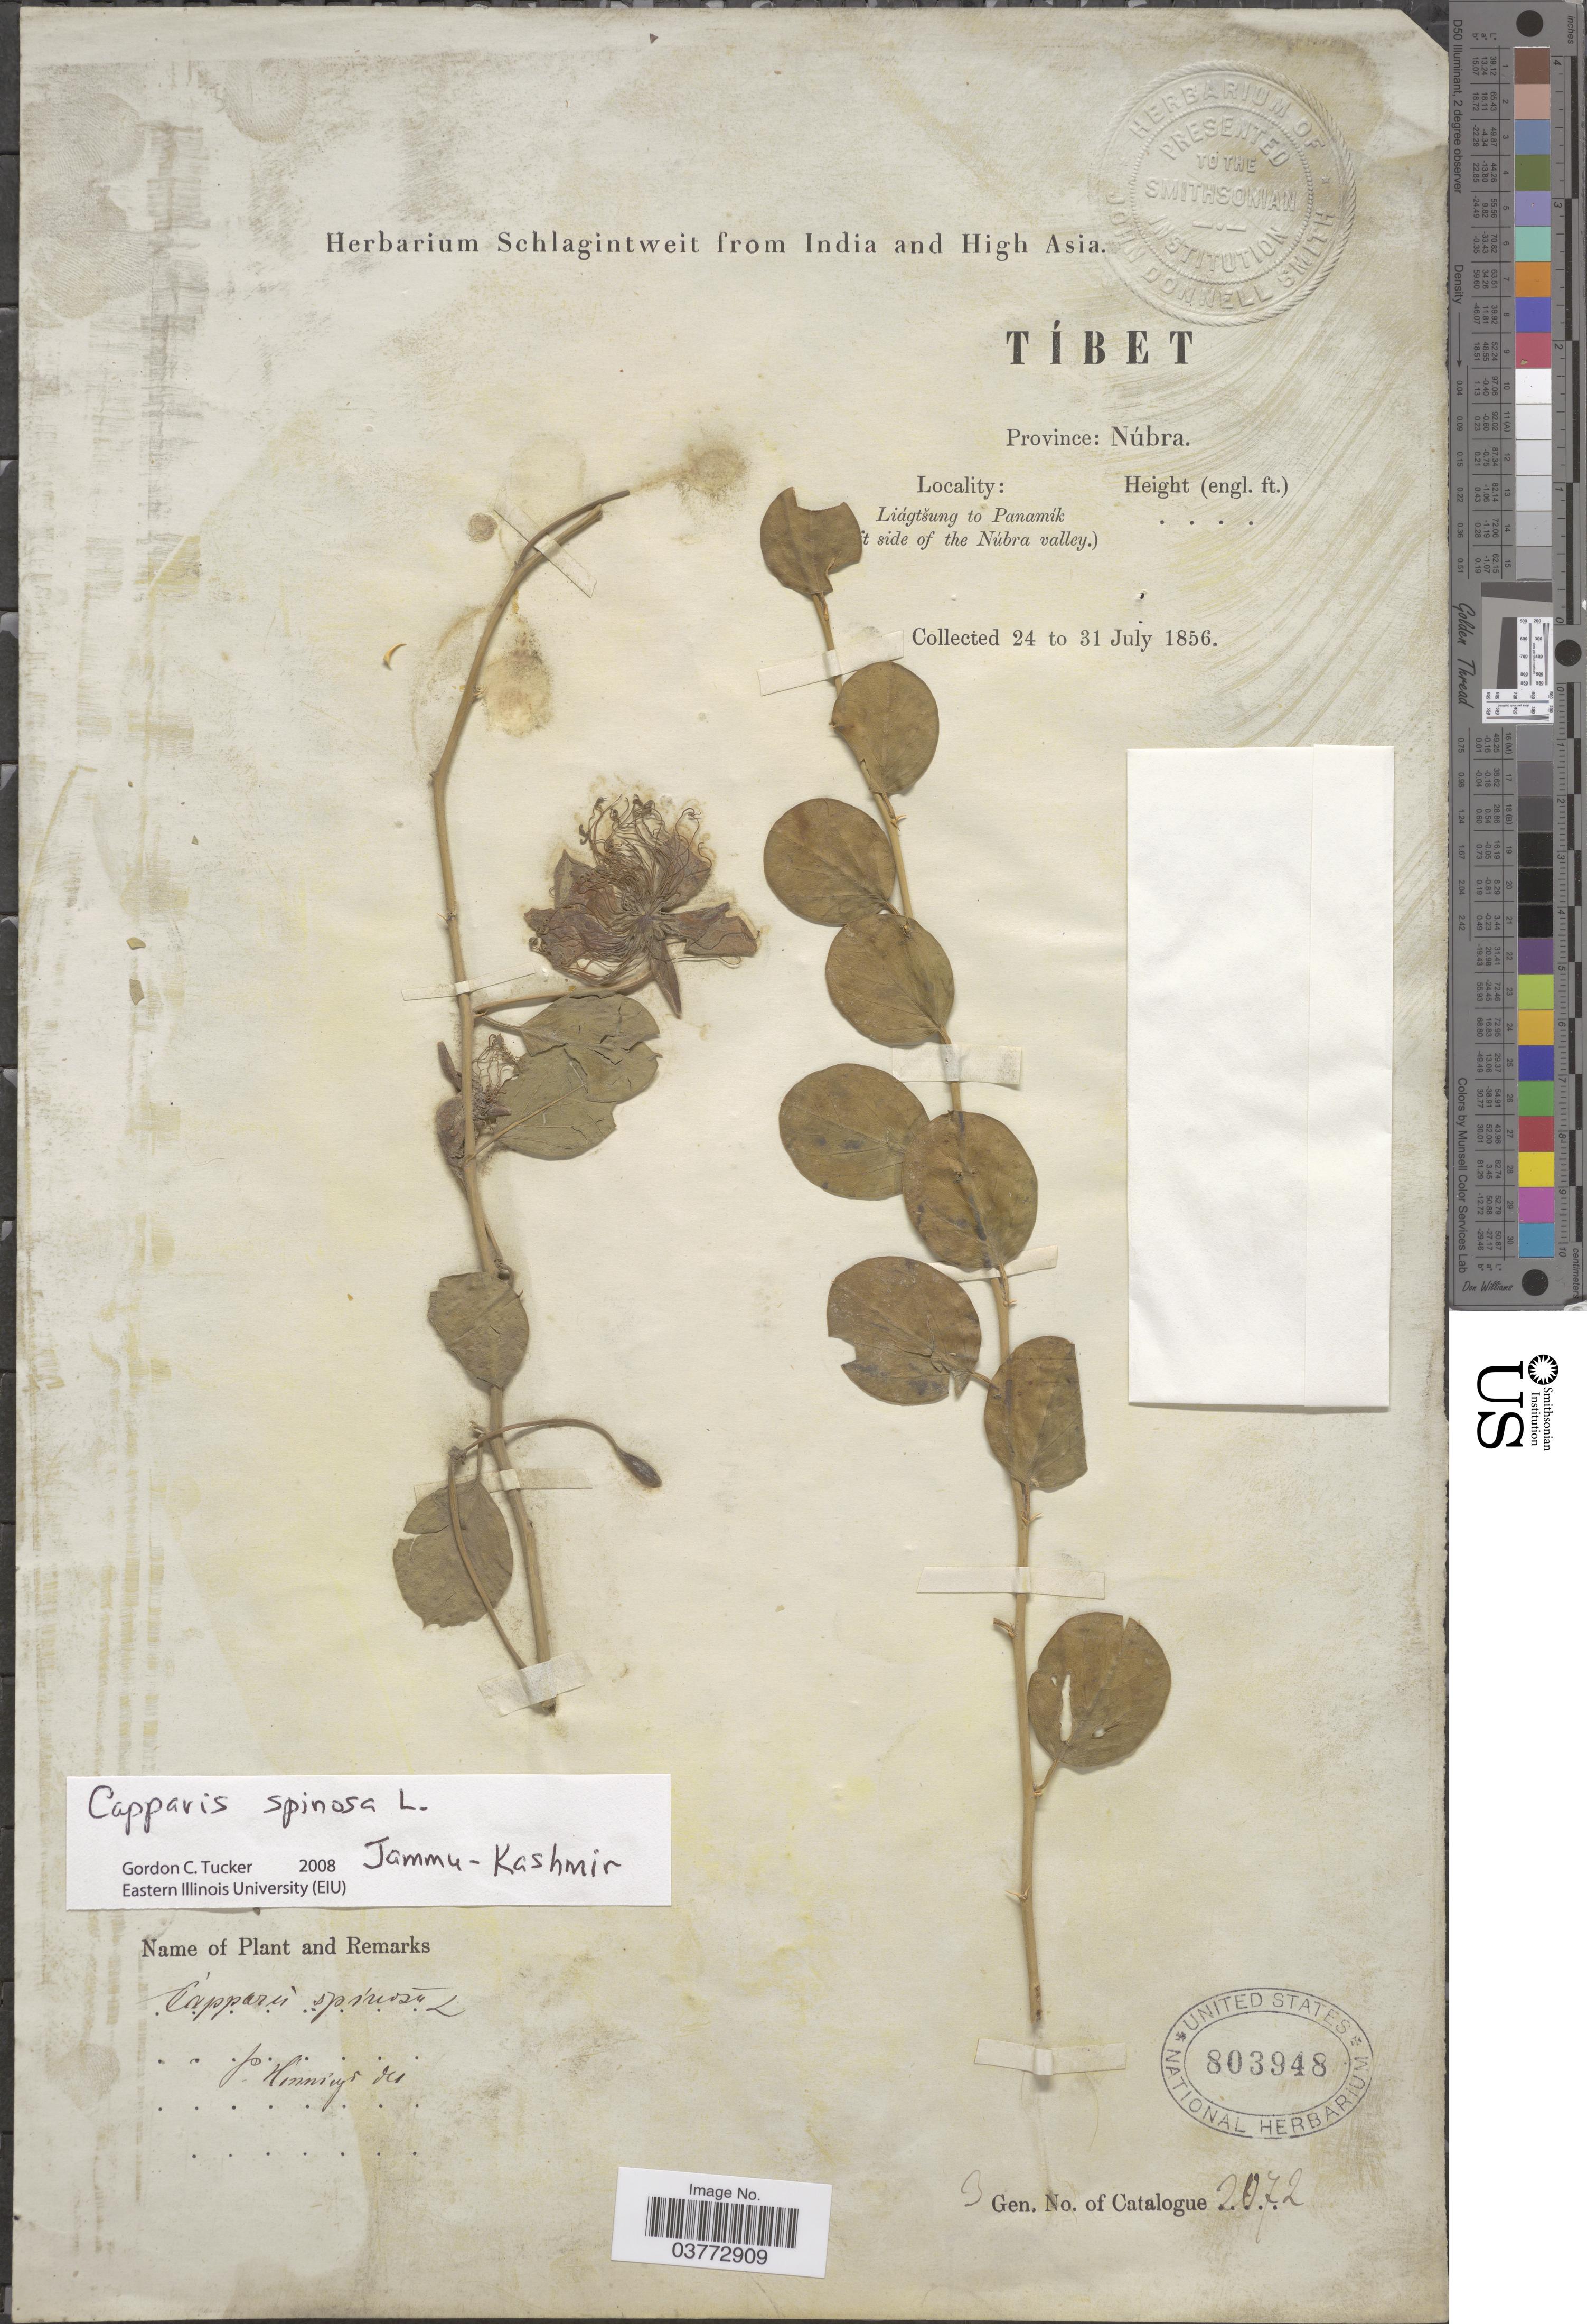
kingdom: Plantae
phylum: Tracheophyta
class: Magnoliopsida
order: Brassicales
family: Capparaceae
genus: Capparis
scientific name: Capparis sicula subsp. sicula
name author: Veill. ex Duhamel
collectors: ex herb. Schlagintweit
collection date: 1856-07-24/1956-07-31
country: China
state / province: Xizang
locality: Tíbet. Province: Núbra. Liágtšung to Panamík (left side of the Núbra valley.).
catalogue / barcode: US 803948